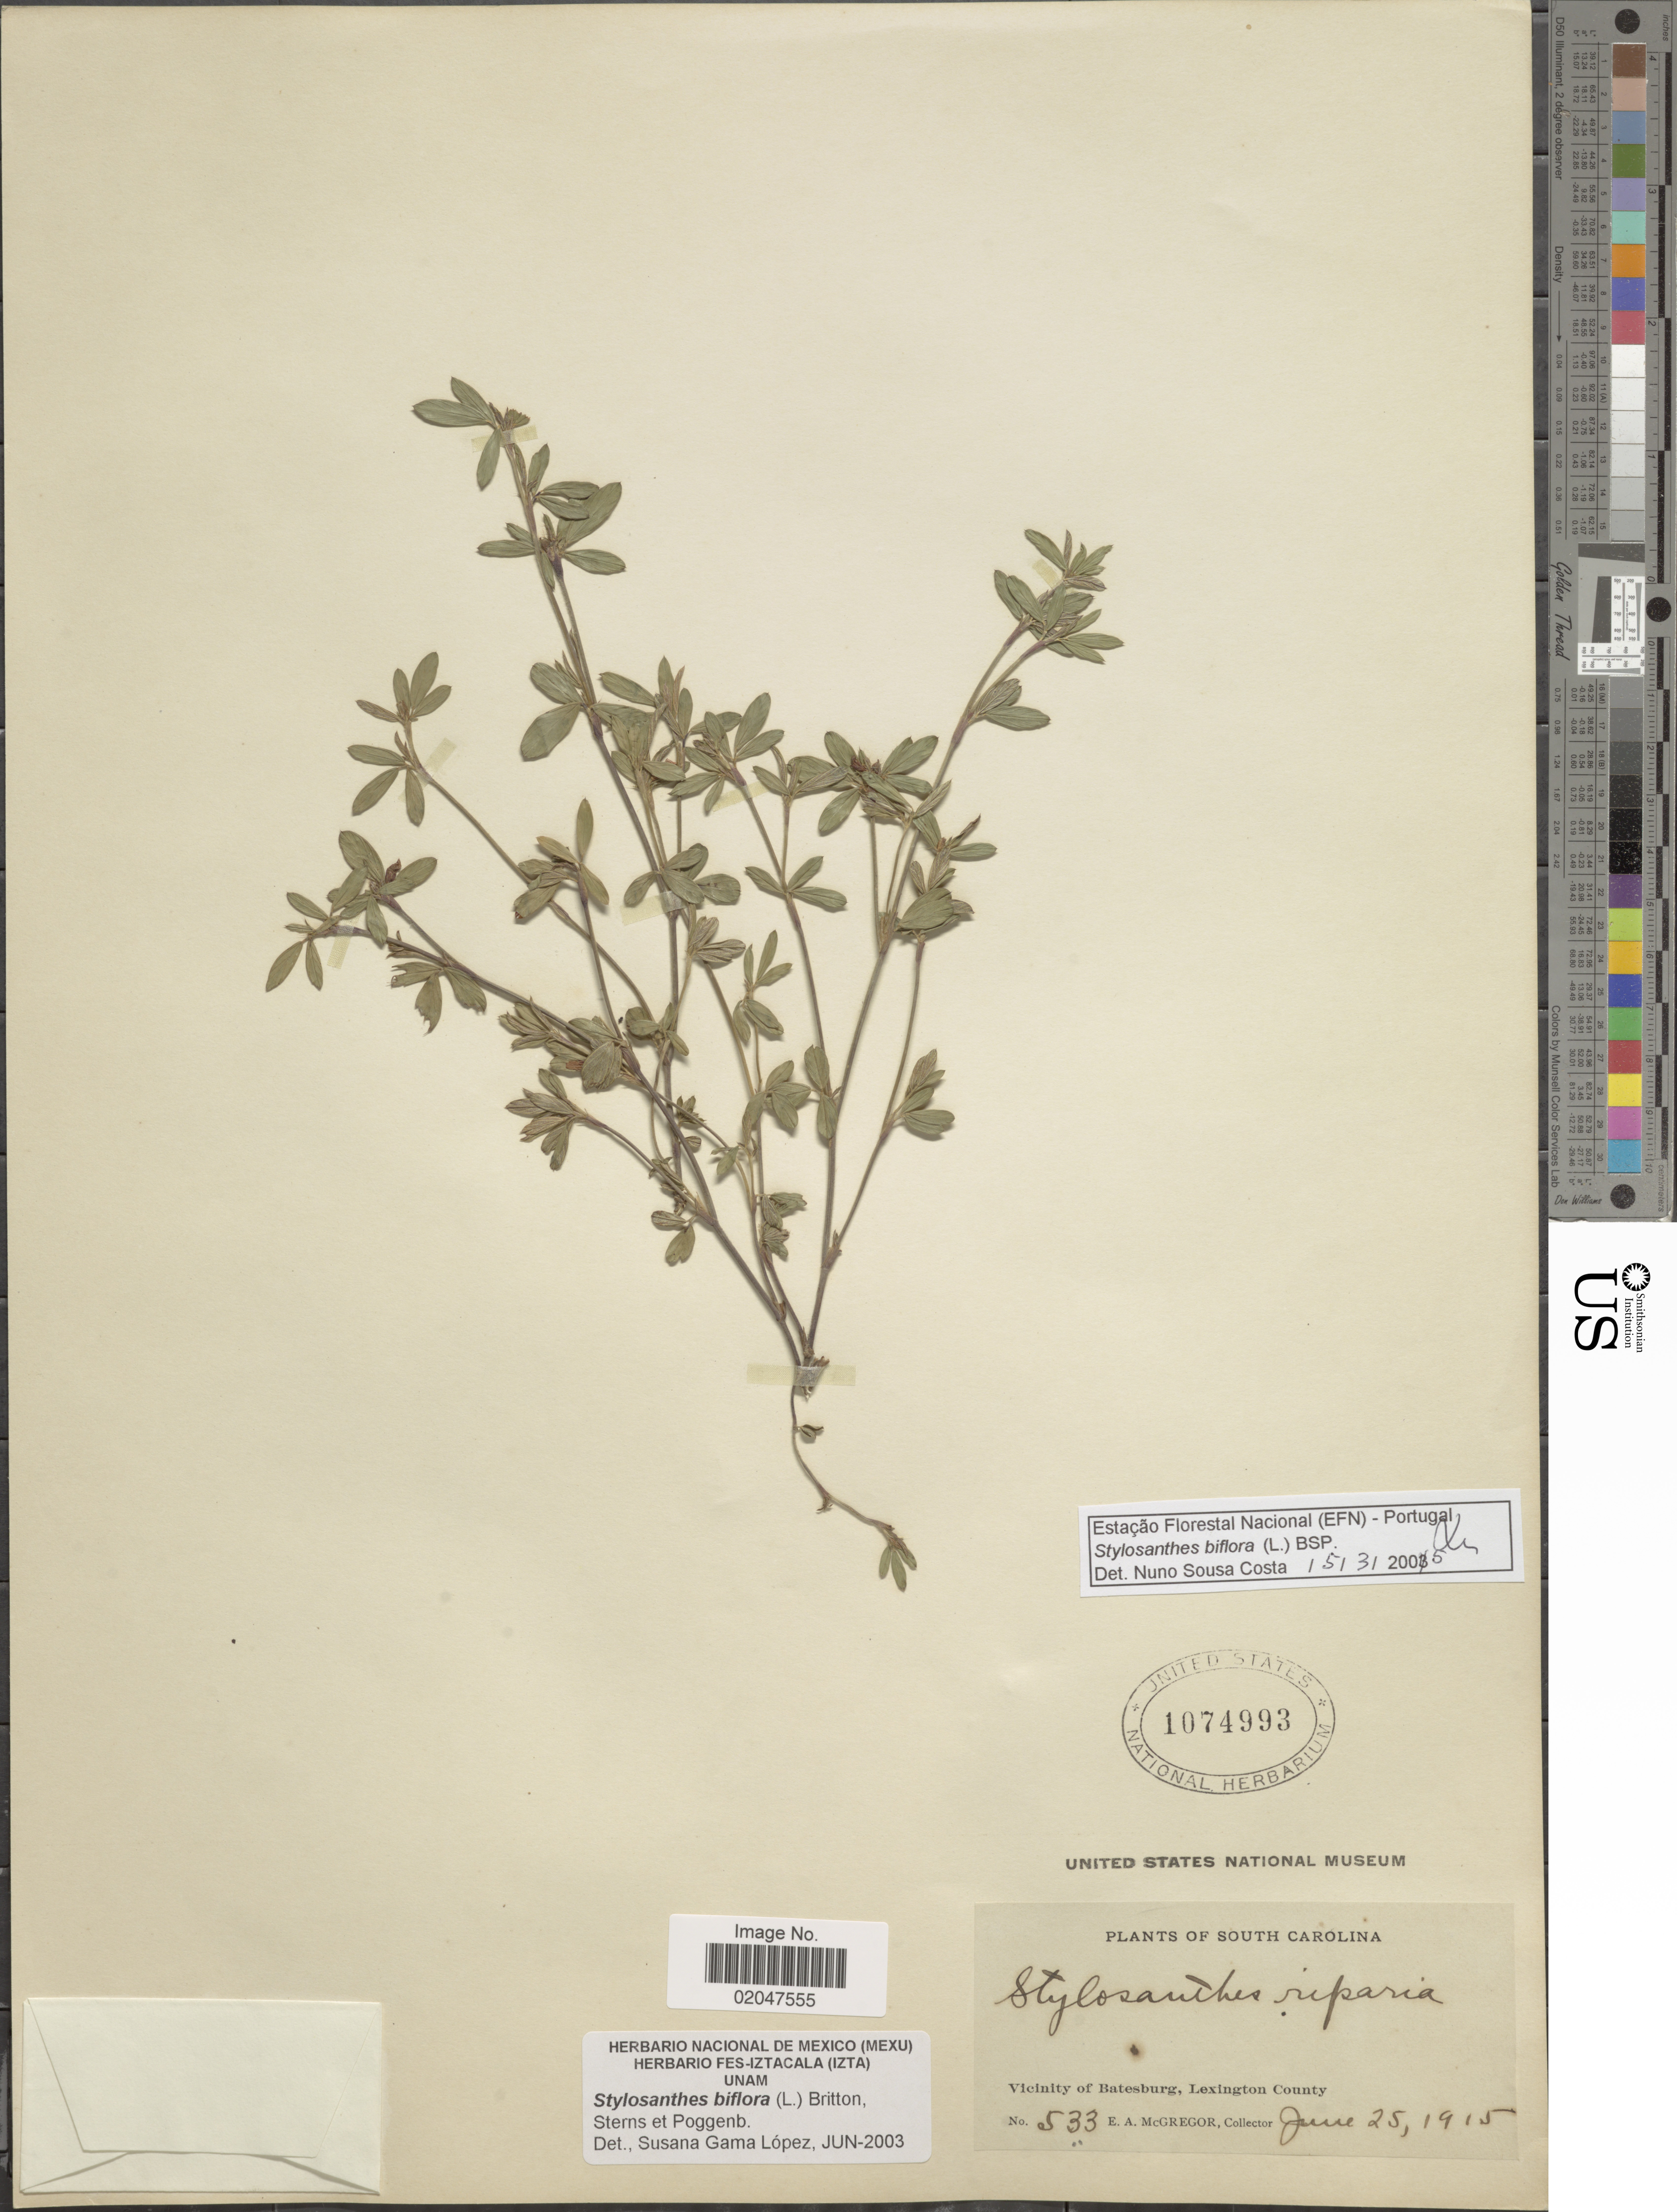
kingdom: Plantae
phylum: Tracheophyta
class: Magnoliopsida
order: Fabales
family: Fabaceae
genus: Stylosanthes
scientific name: Stylosanthes biflora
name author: (L.) Britton et al.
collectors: E. A. McGregor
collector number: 533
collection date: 1915-06-25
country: United States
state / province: South Carolina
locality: Vicinity of Batesburg, Lexington County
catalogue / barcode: US 1074993